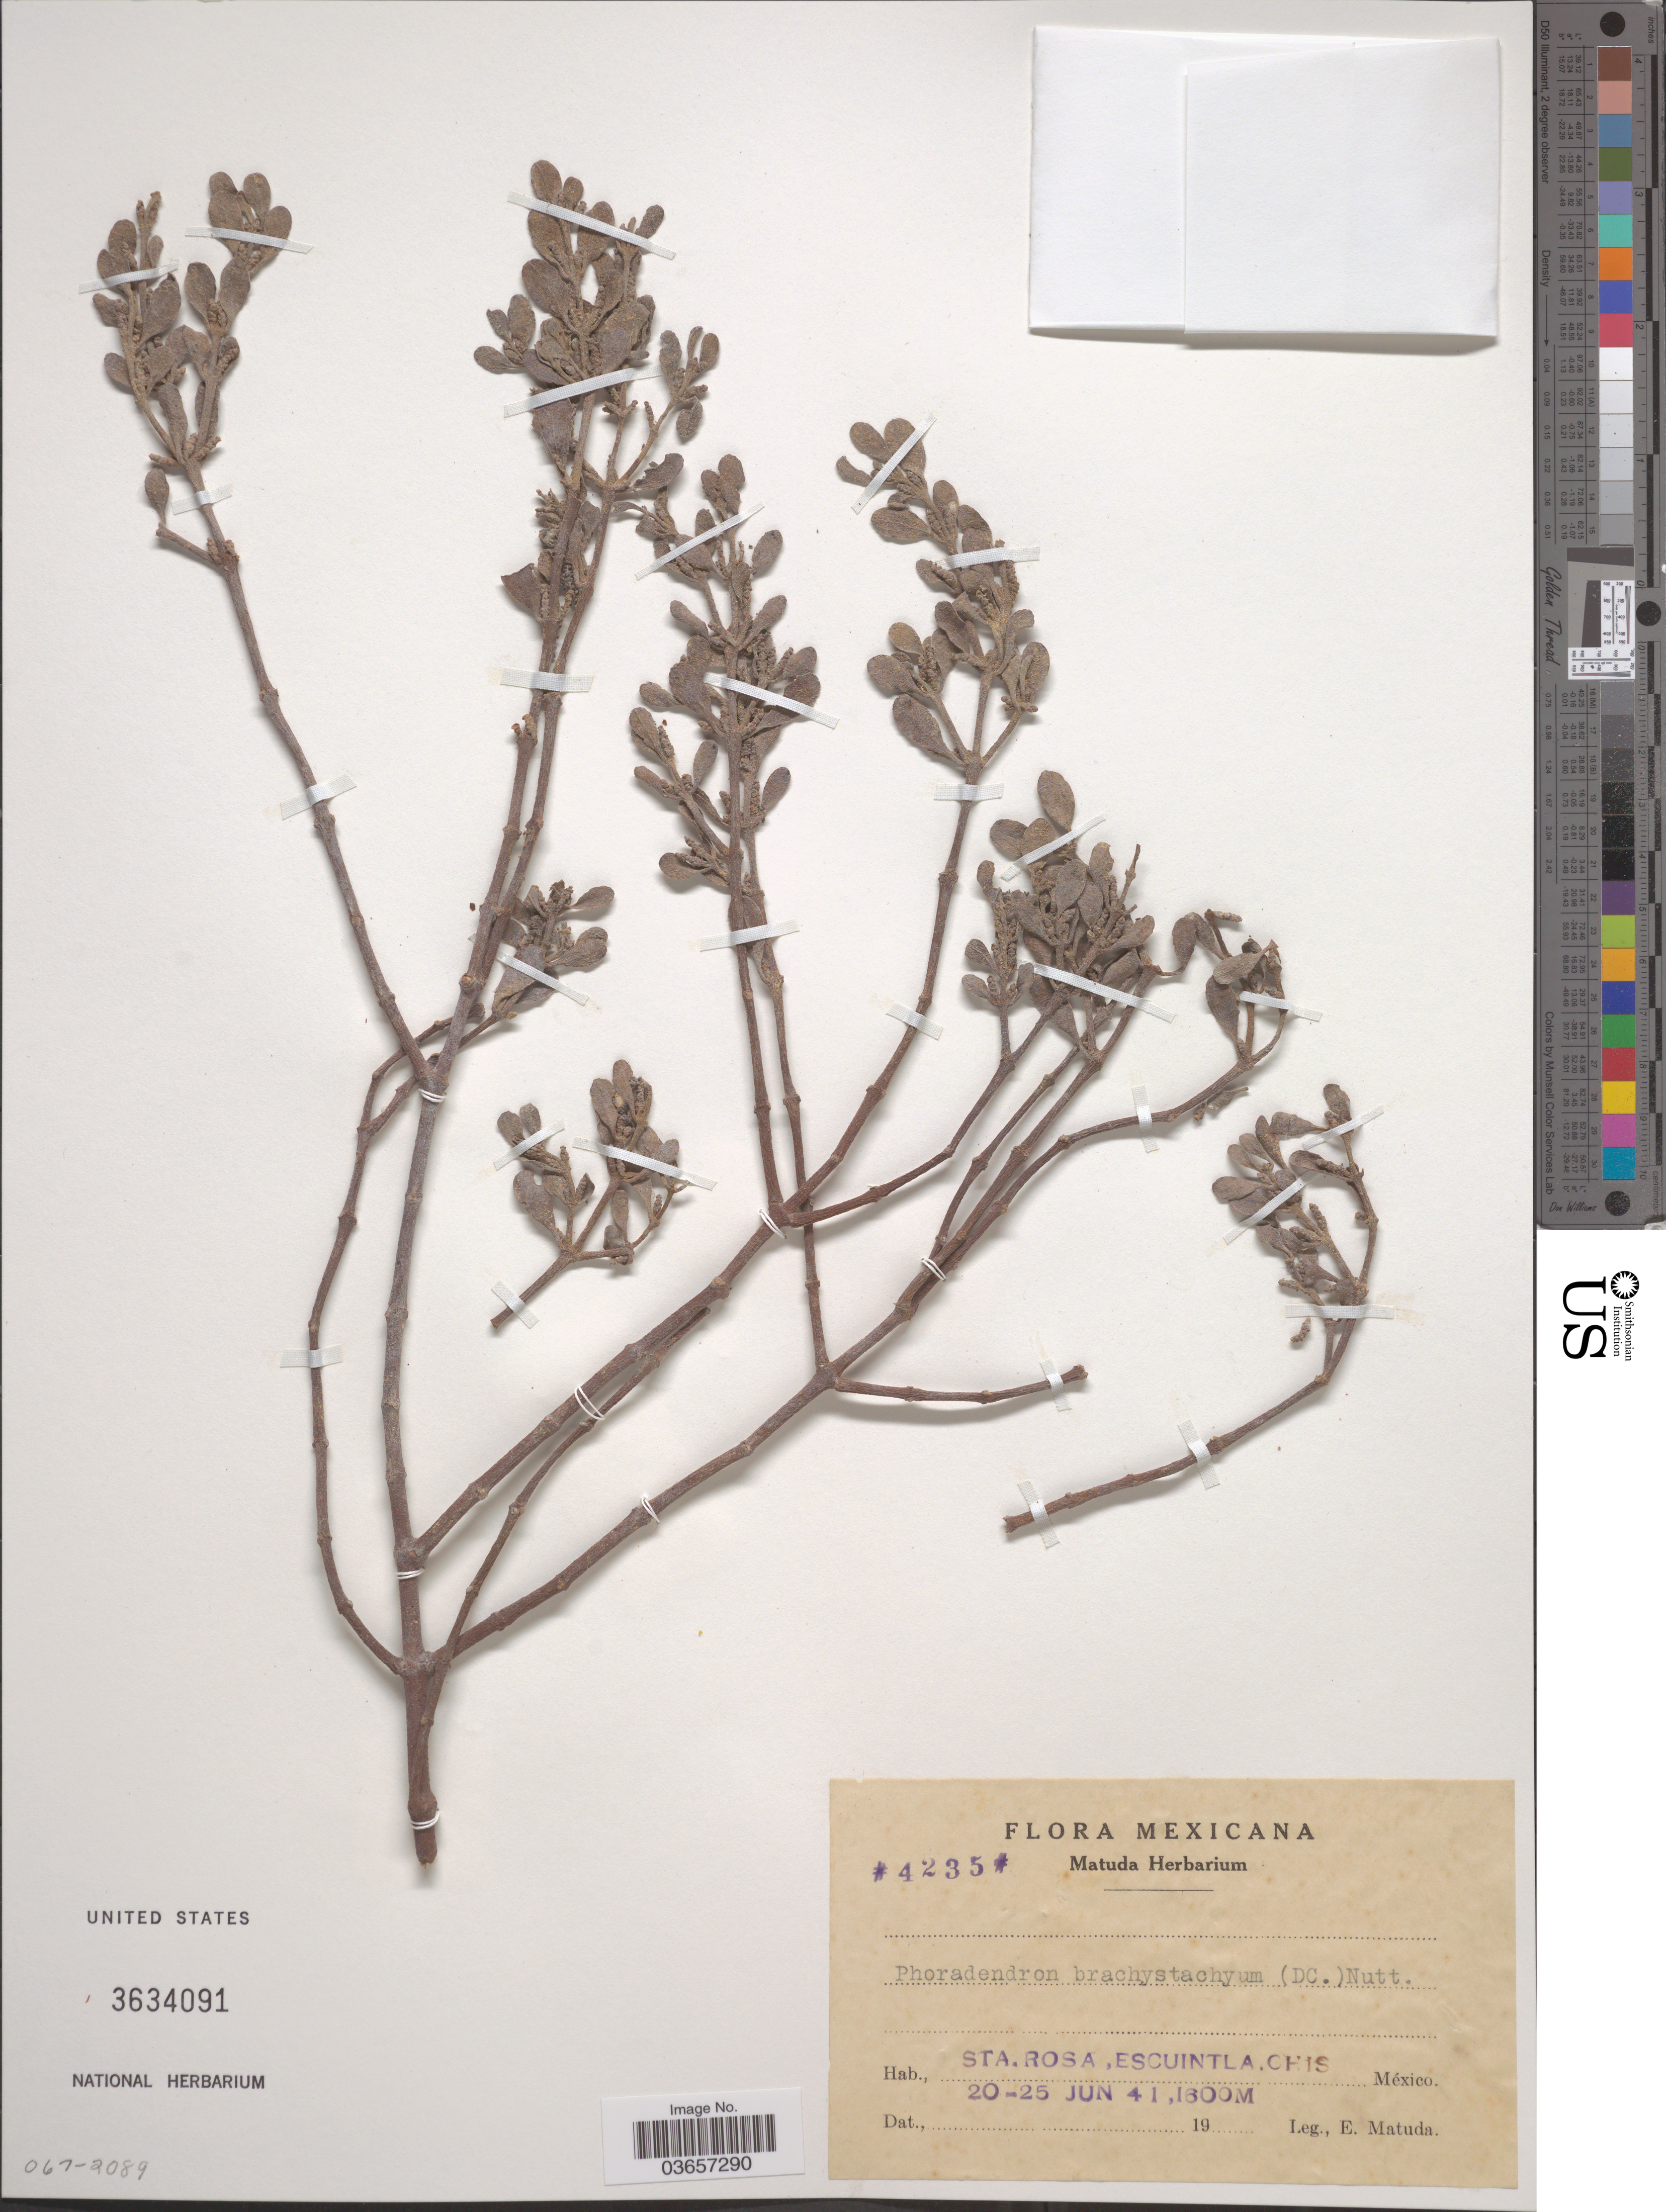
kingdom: Plantae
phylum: Tracheophyta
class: Magnoliopsida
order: Santalales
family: Viscaceae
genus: Phoradendron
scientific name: Phoradendron brachystachyum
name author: (DC.) Oliv.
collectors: E. Matuda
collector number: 4235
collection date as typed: Transcribed d/m/y: 20/6/41 to 25/6/41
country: Mexico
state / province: Chiapas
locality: Sta. Rosa, Escuintla.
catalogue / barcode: US 3634091